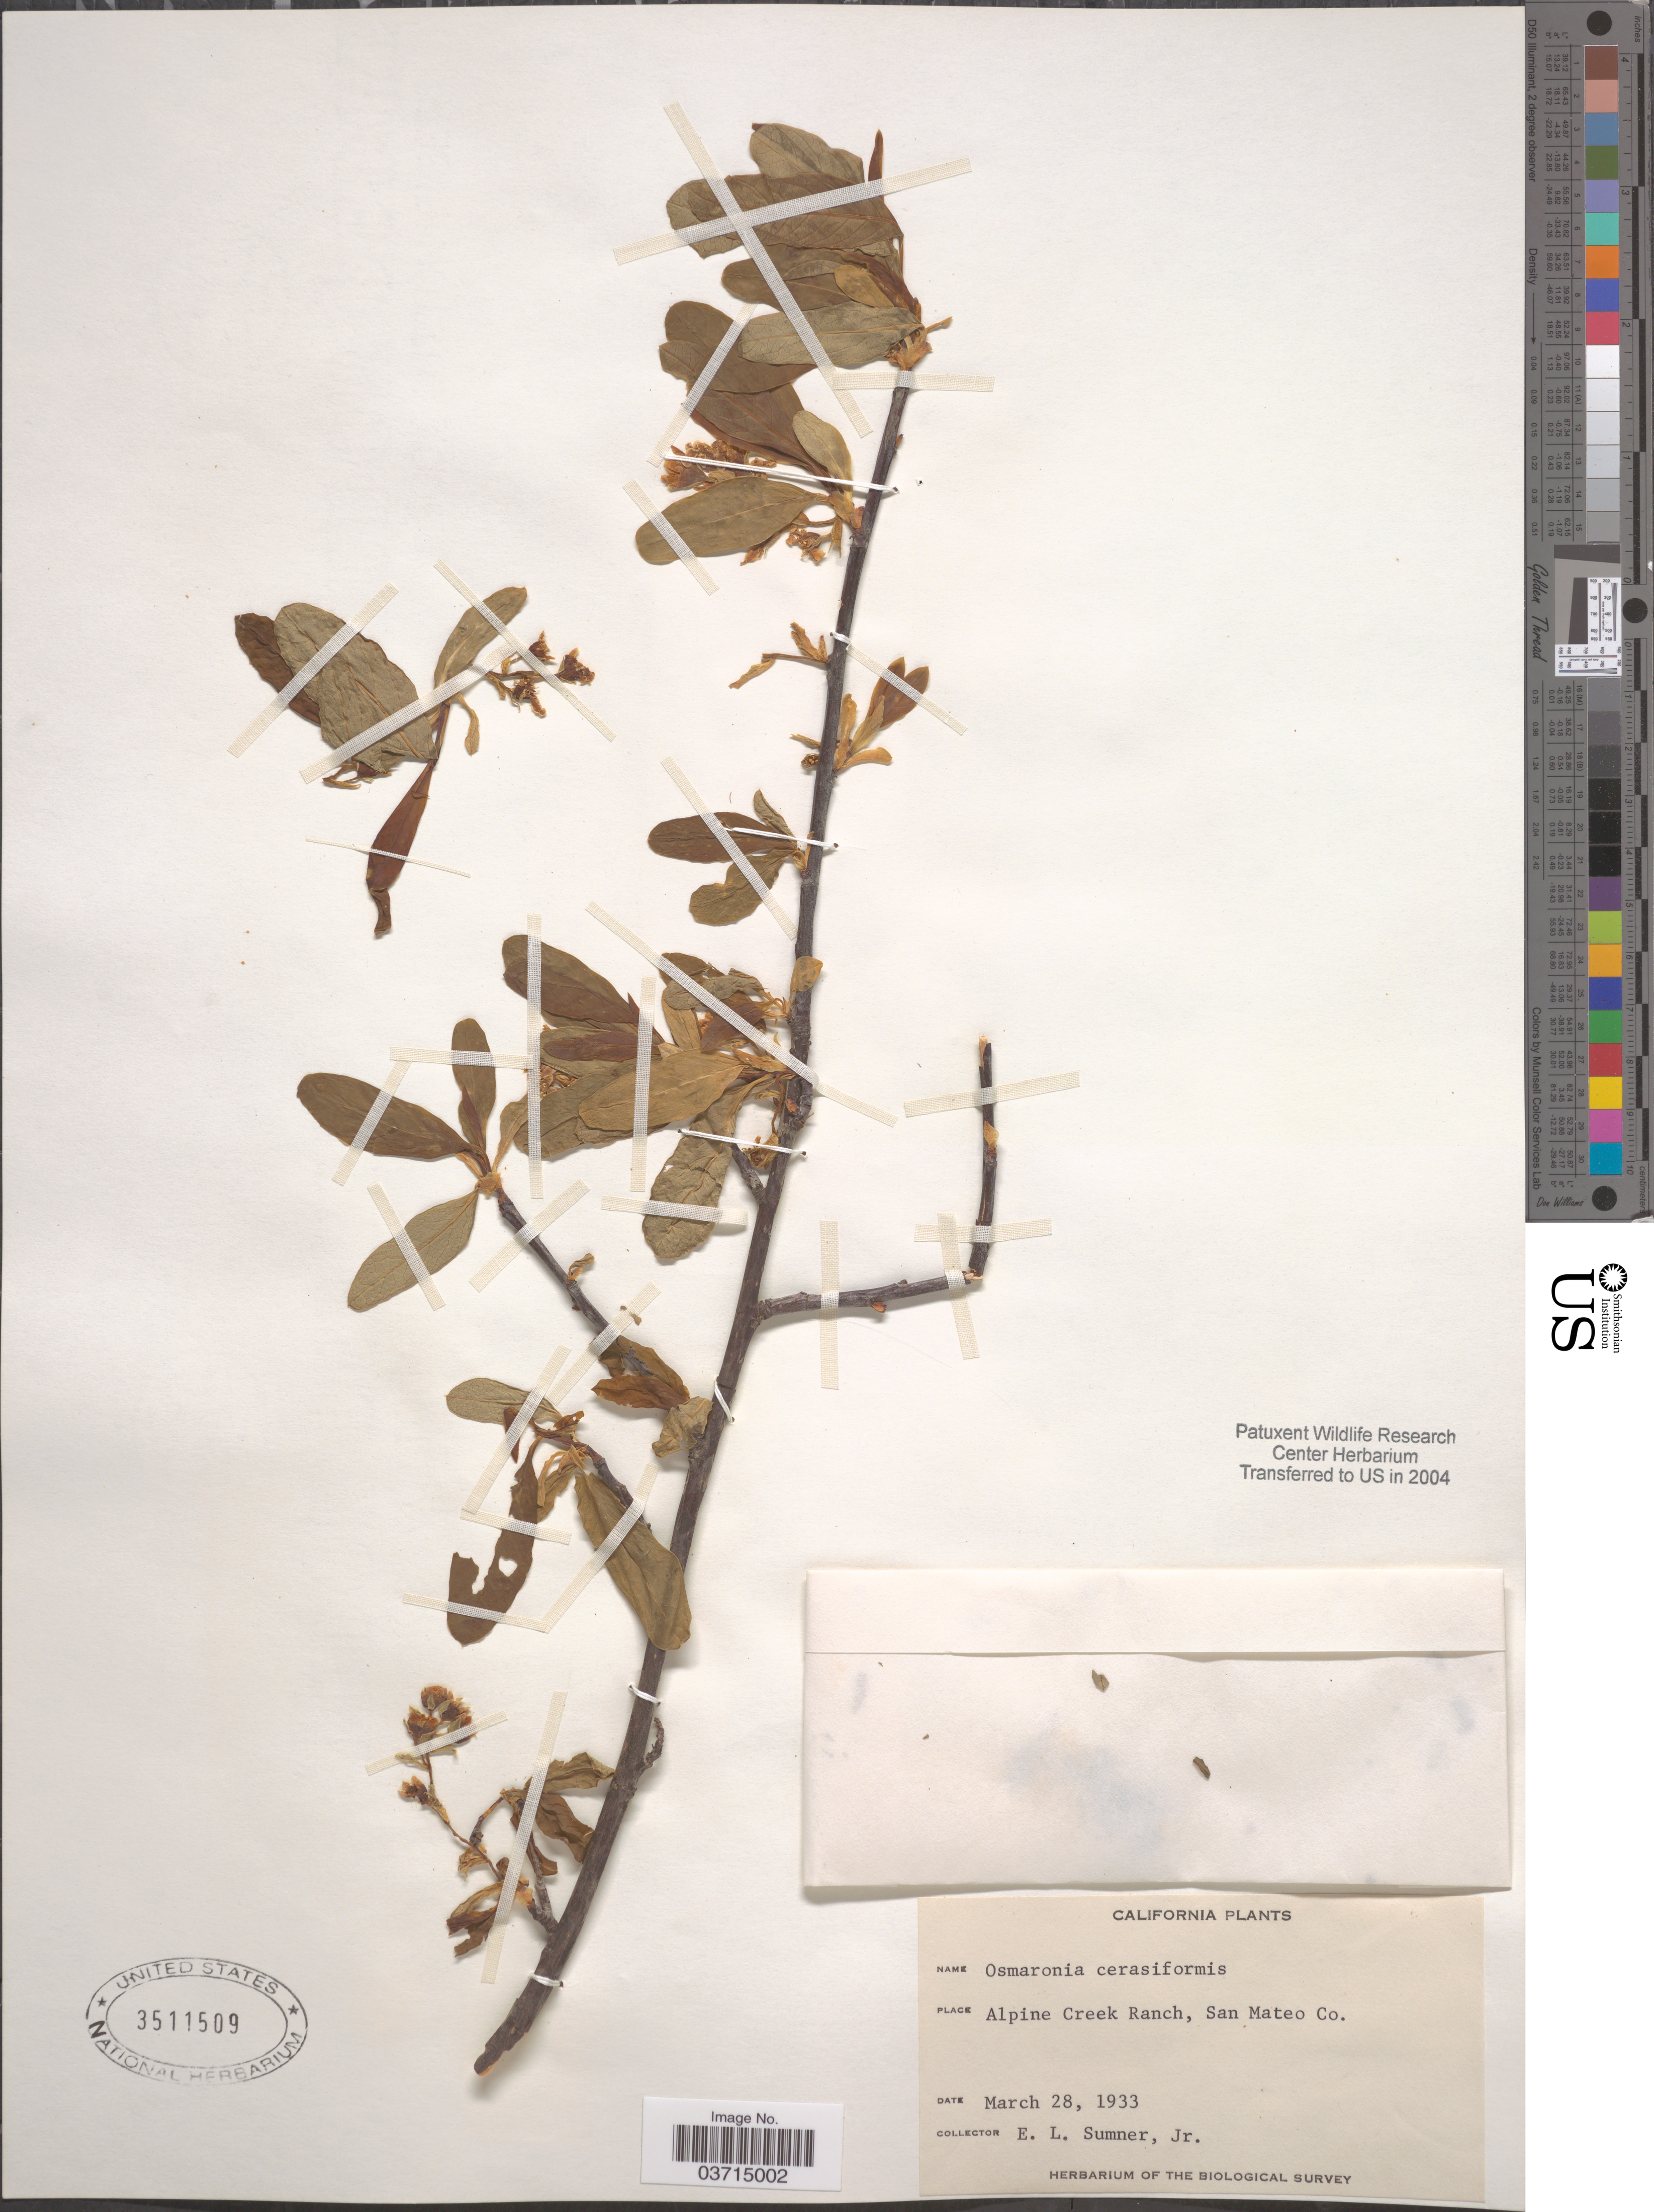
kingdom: Plantae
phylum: Tracheophyta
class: Magnoliopsida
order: Rosales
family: Rosaceae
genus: Oemleria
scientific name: Oemleria cerasiformis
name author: (Torr. & A. Gray ex Hook. & Arn.) J.W. Landon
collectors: E. Sumner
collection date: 1933-03-28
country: United States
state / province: California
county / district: San Mateo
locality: Alpine Creek Ranch, San Mateo Co.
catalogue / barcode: US 3511509